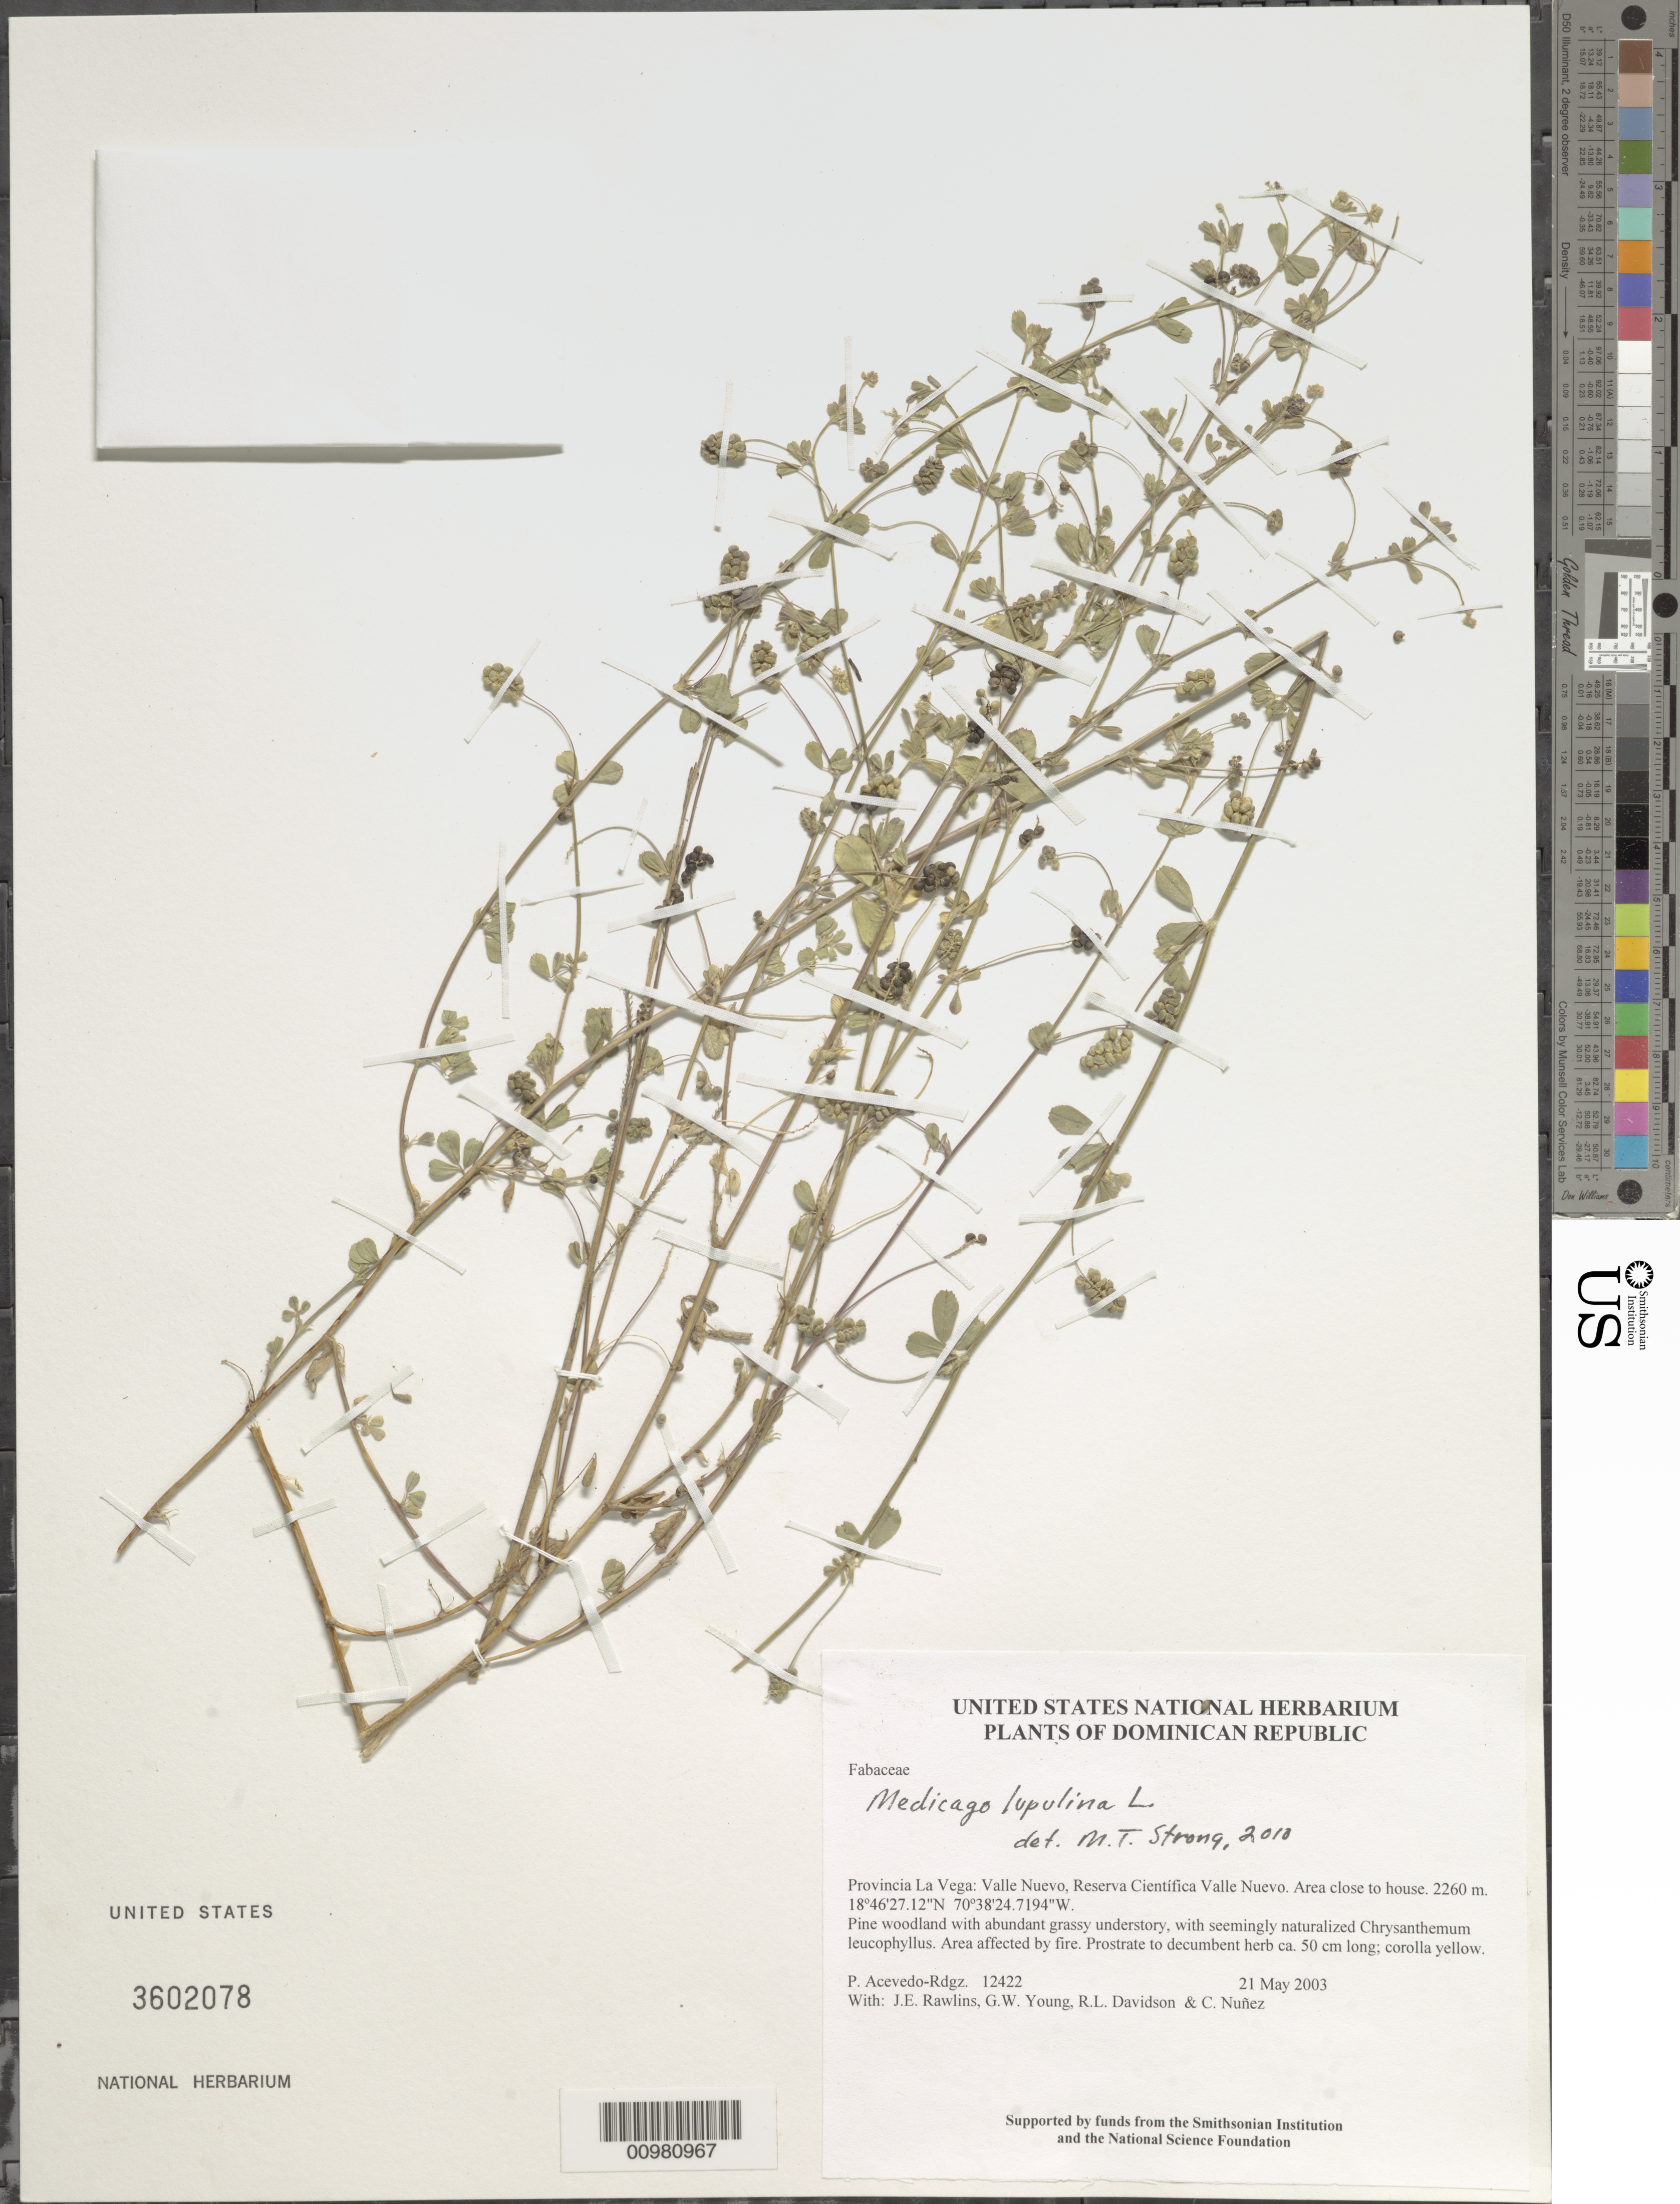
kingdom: Plantae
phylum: Tracheophyta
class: Magnoliopsida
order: Fabales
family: Fabaceae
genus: Medicago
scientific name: Medicago lupulina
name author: L.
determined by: Strong, M. T., (US), Smithsonian Institution - National Museum of Natural History (UNITED STATES)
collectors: P. Acevedo-Rodr., J. Rawlins, G. Young, R. Davidson & C. Nunez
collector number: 12422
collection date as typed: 21 May 2003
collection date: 2003-05-21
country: Dominican Republic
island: Hispaniola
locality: Provincia La Vega: Valle Nuevo, Reserva Científica Valle Nuevo. Area close to house.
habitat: Pine woodland with abundant grassy understory, with seemingly naturalized Chrysanthemum leucophyllus. Area affected by fire.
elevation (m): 2260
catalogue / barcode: US 3602078